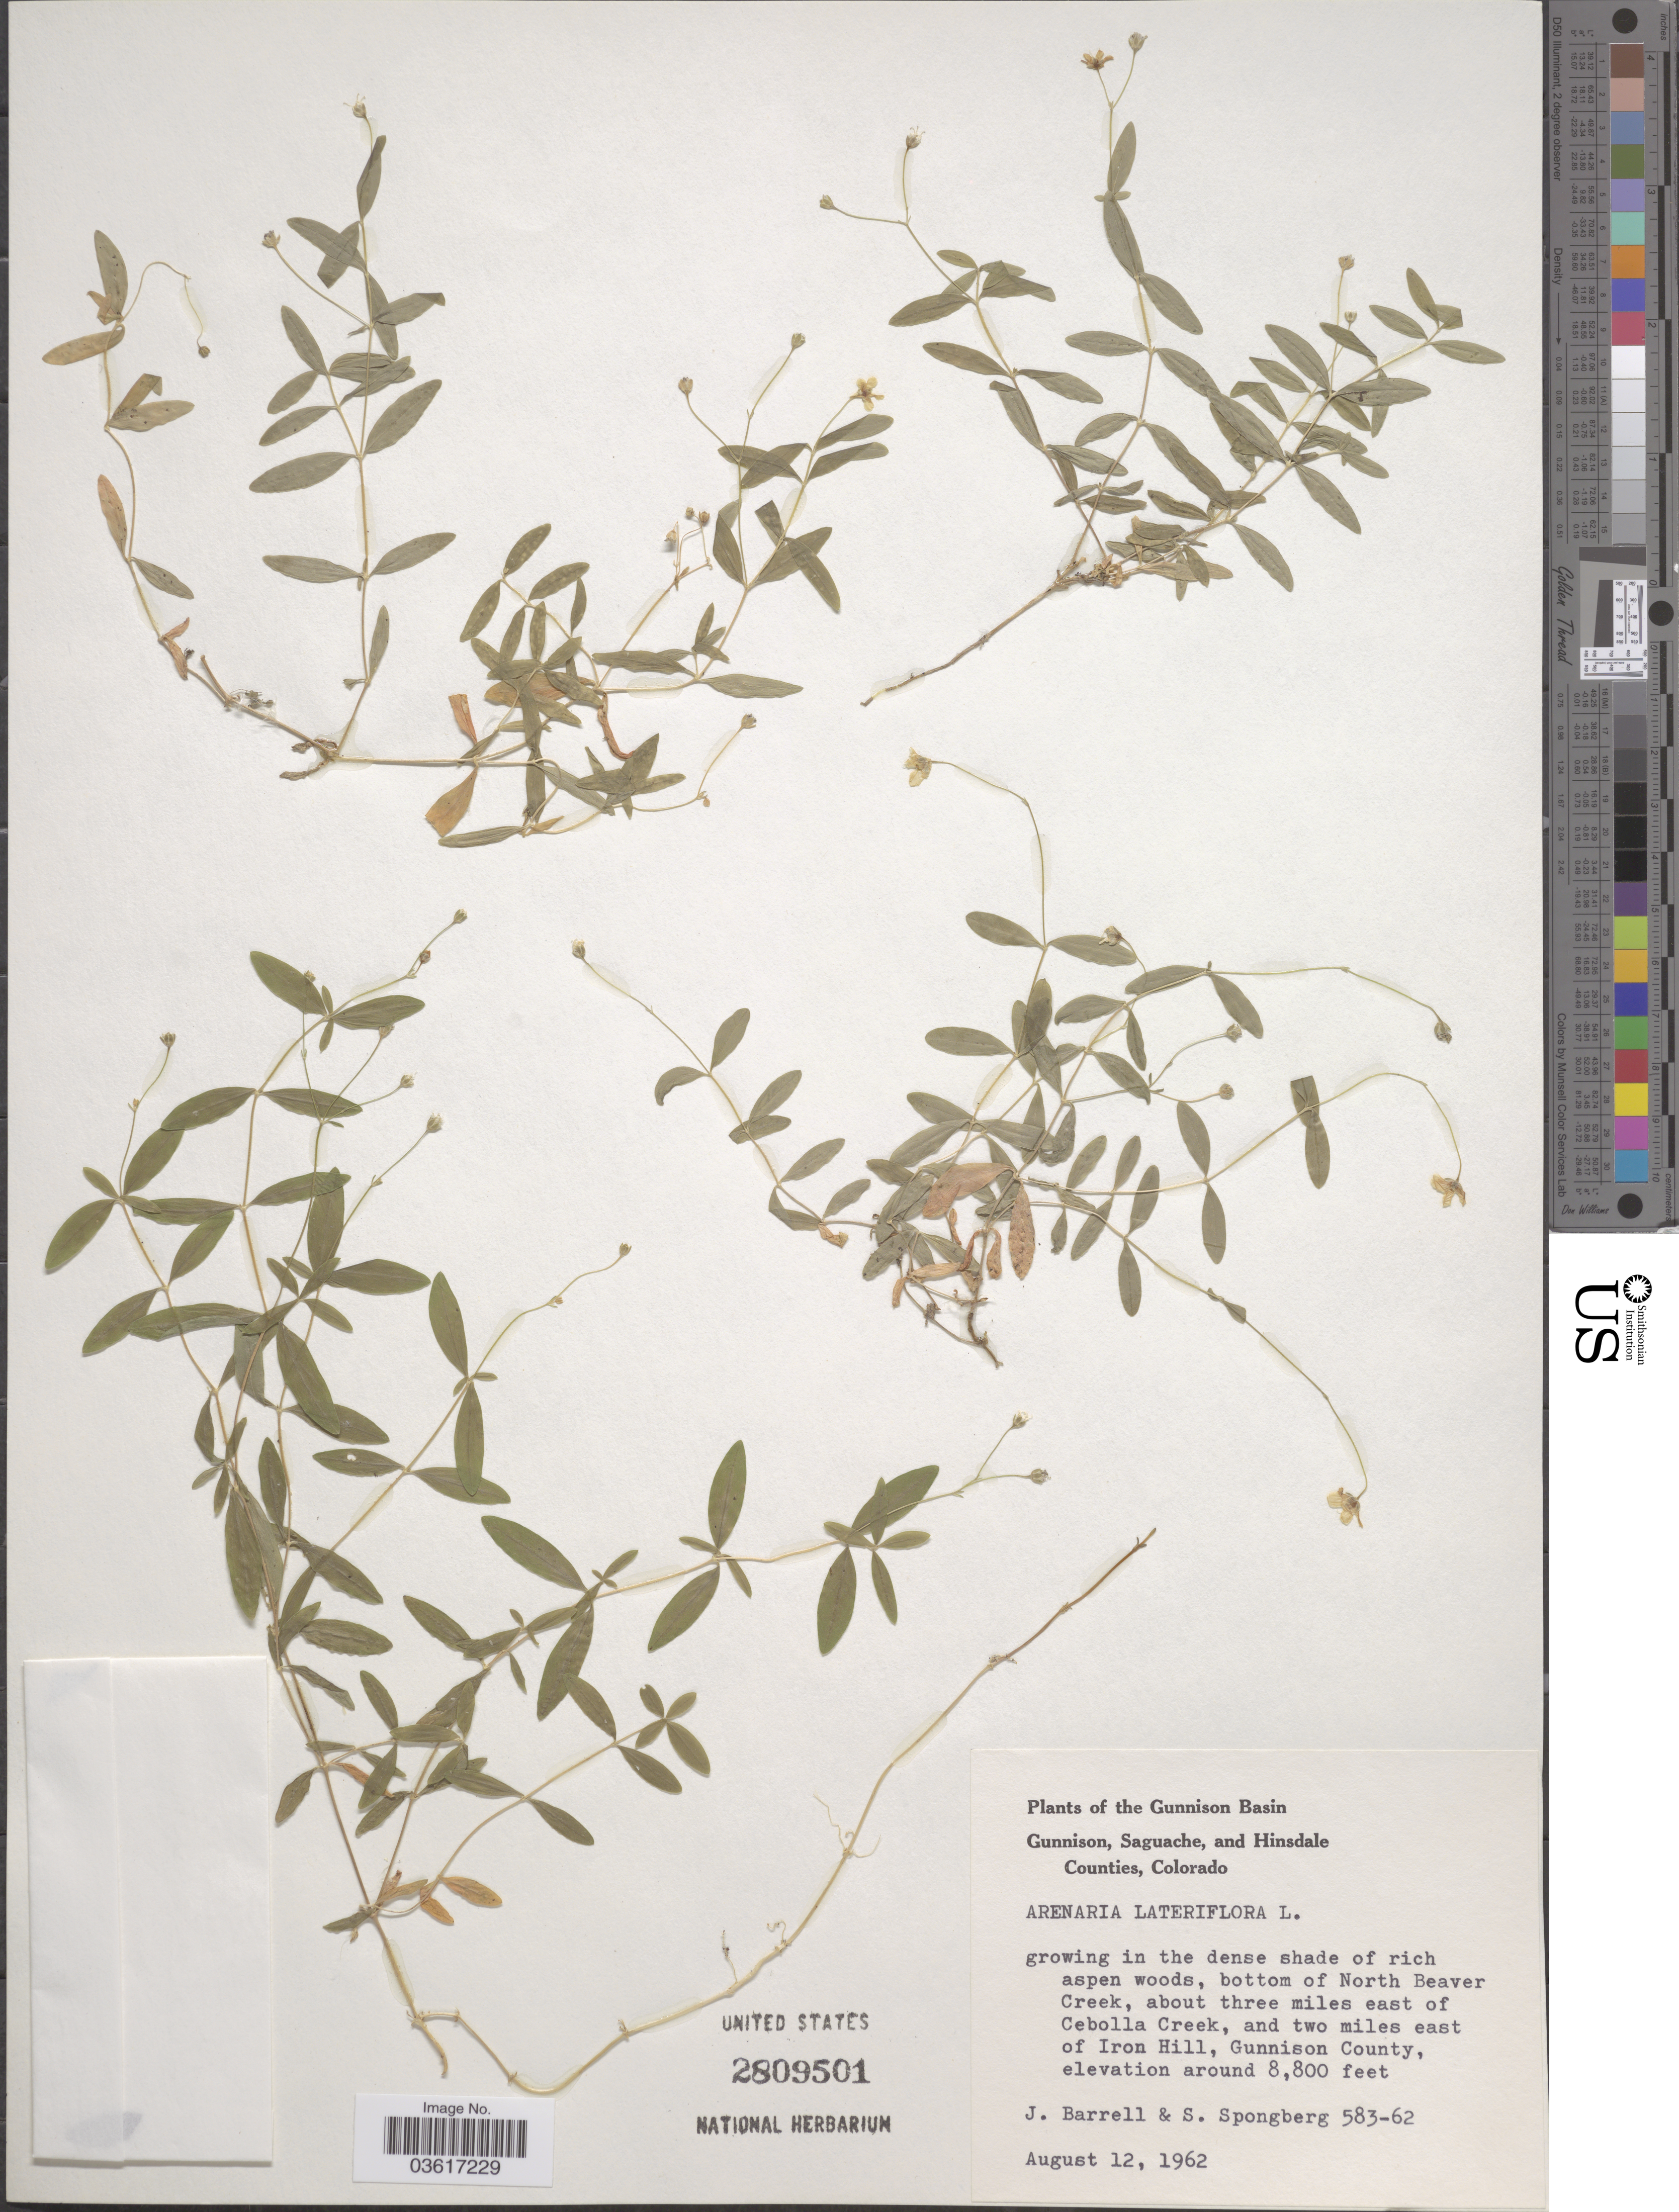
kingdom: Plantae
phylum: Tracheophyta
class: Magnoliopsida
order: Caryophyllales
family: Caryophyllaceae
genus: Moehringia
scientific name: Moehringia lateriflora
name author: (L.) Fenzl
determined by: Strong, Mark T., (BOT), Smithsonian Institution - National Museum of Natural History (UNITED STATES)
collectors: J. Barrell & S. A.Spongberg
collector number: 283-62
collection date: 1962-08-12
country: United States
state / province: Colorado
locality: Gunnison Basin. Bottom of North Beaver Creek, about three miles east of Cebolla Creek, and two miles east of Iron Hill, Gunnison County.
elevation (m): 2682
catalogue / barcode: US 2809501